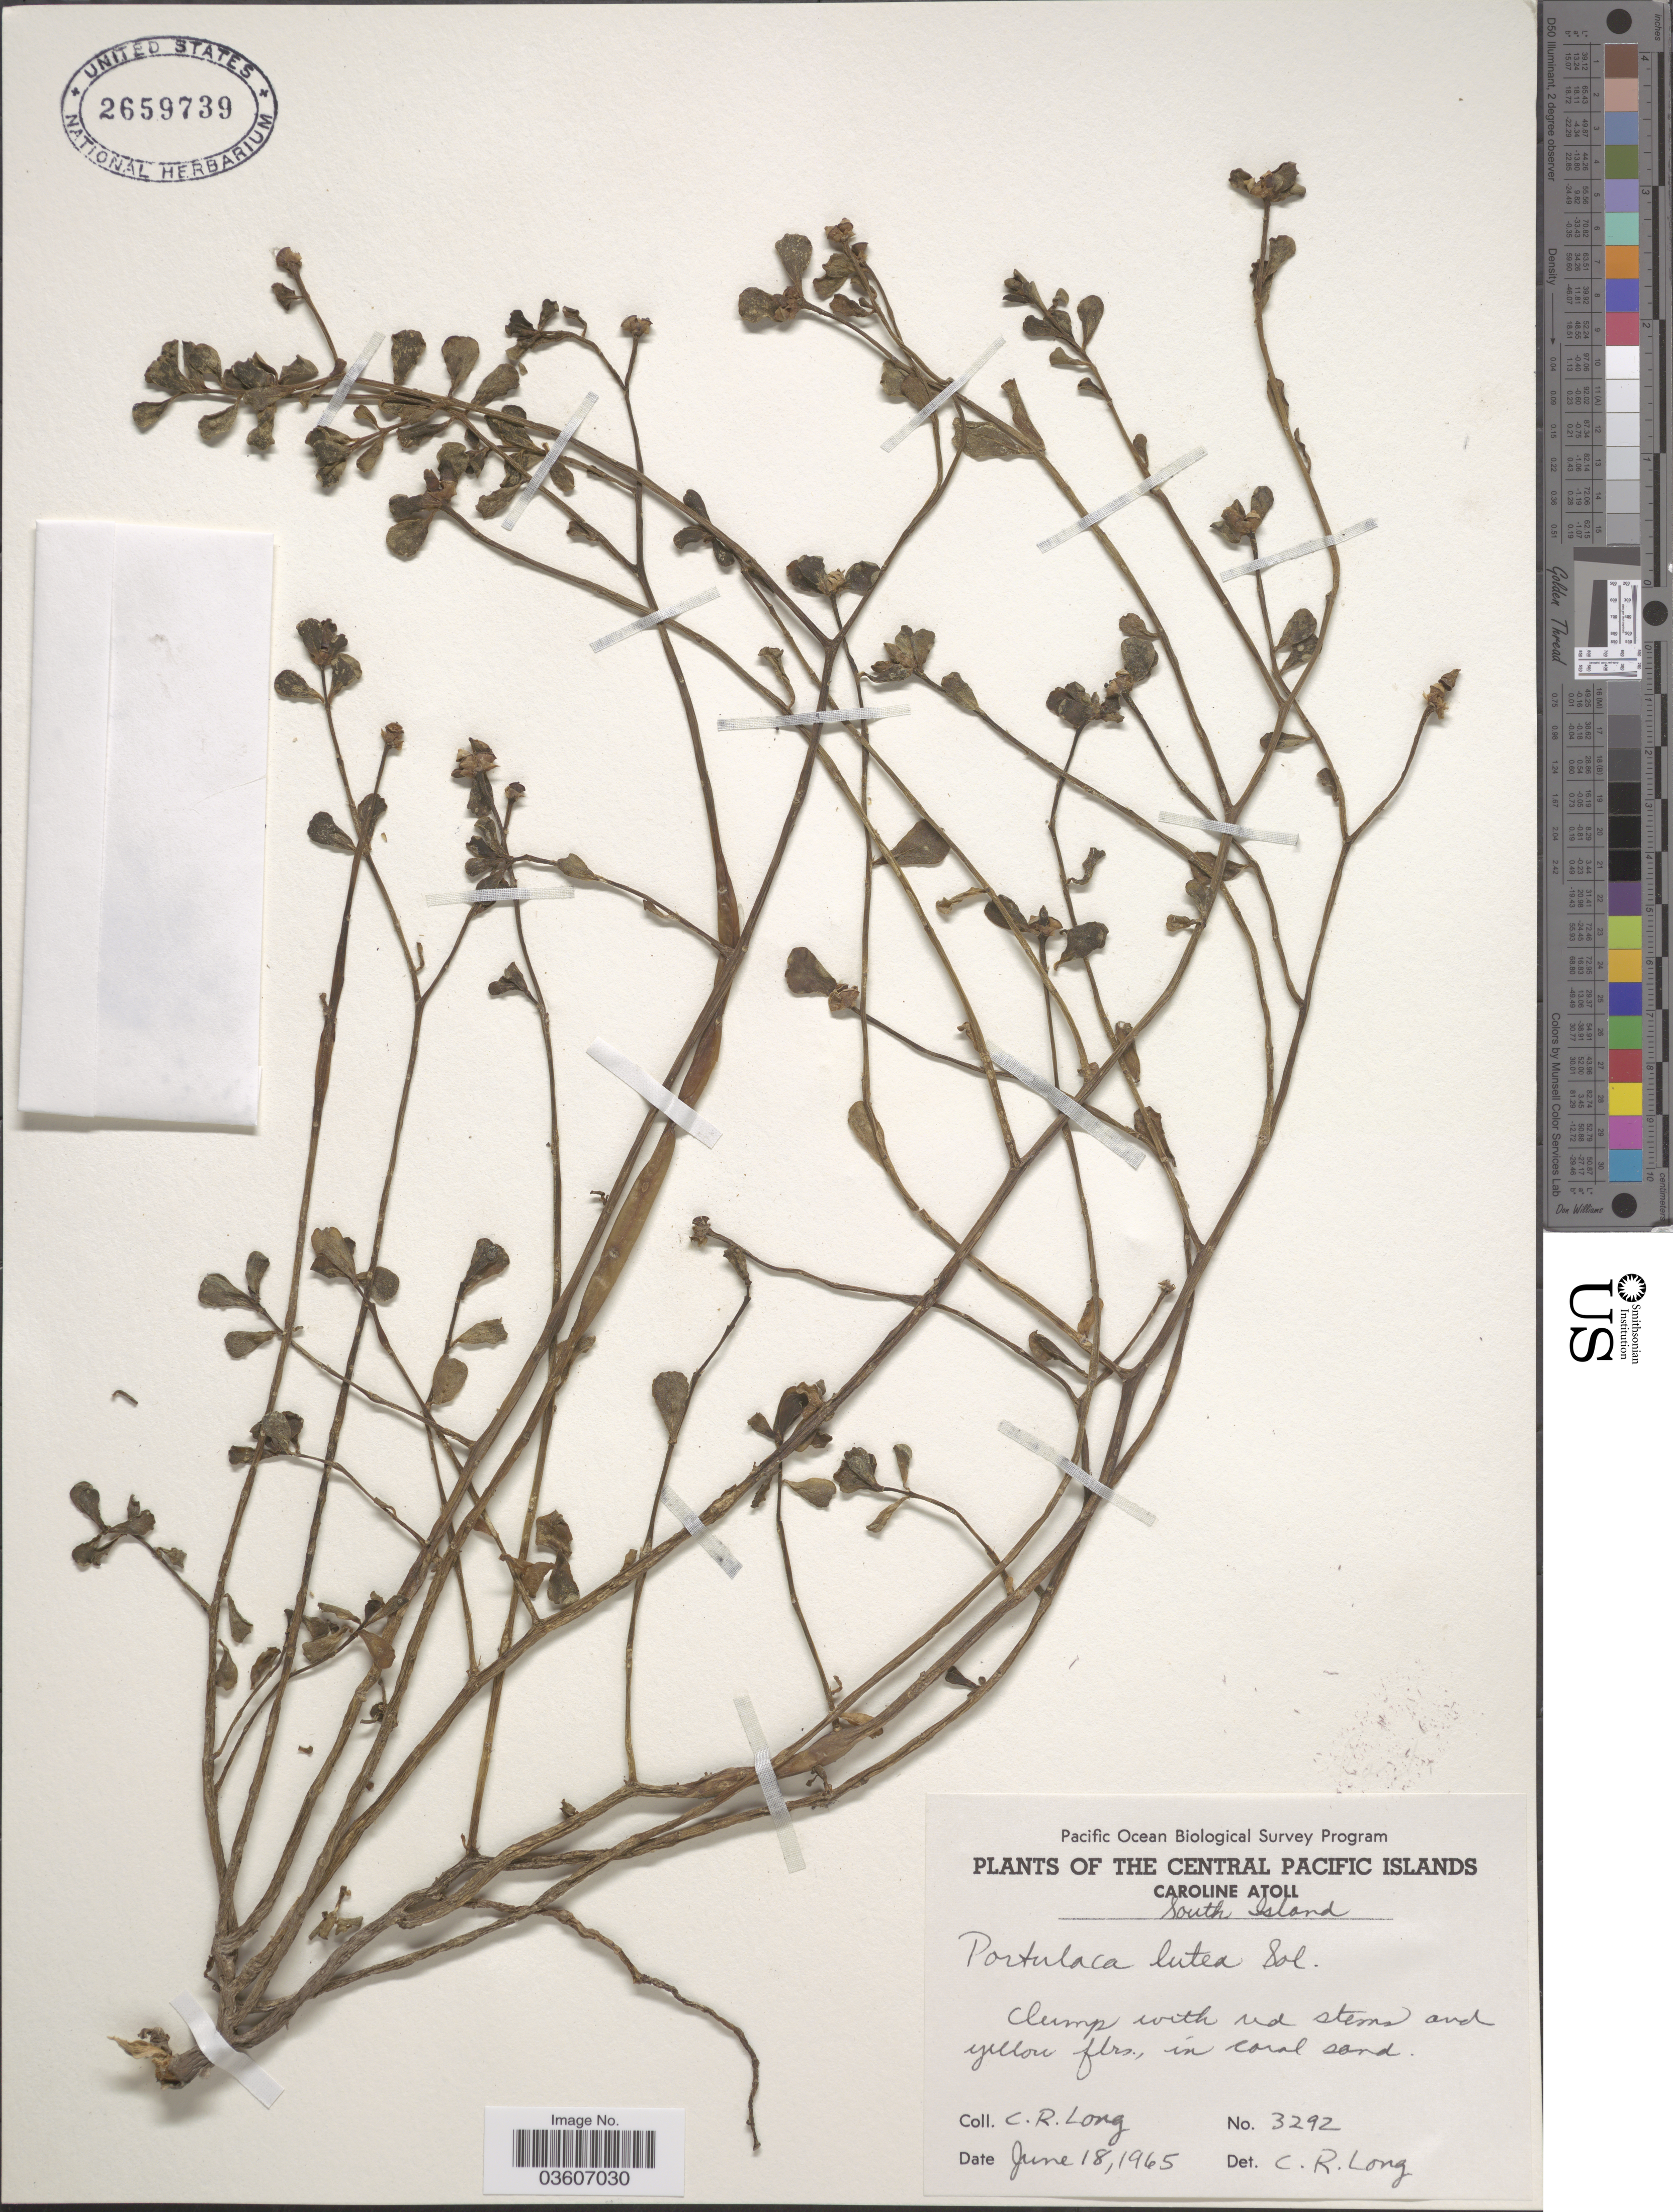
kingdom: Plantae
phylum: Tracheophyta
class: Magnoliopsida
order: Caryophyllales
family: Portulacaceae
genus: Portulaca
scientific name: Portulaca lutea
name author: Sol. ex G. Forst.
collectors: C. R. Long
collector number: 3292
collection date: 1965-06-18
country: Kiribati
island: Caroline Atoll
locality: The Central Pacific Islands. Caroline Atoll. South Island.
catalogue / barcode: US 2659739